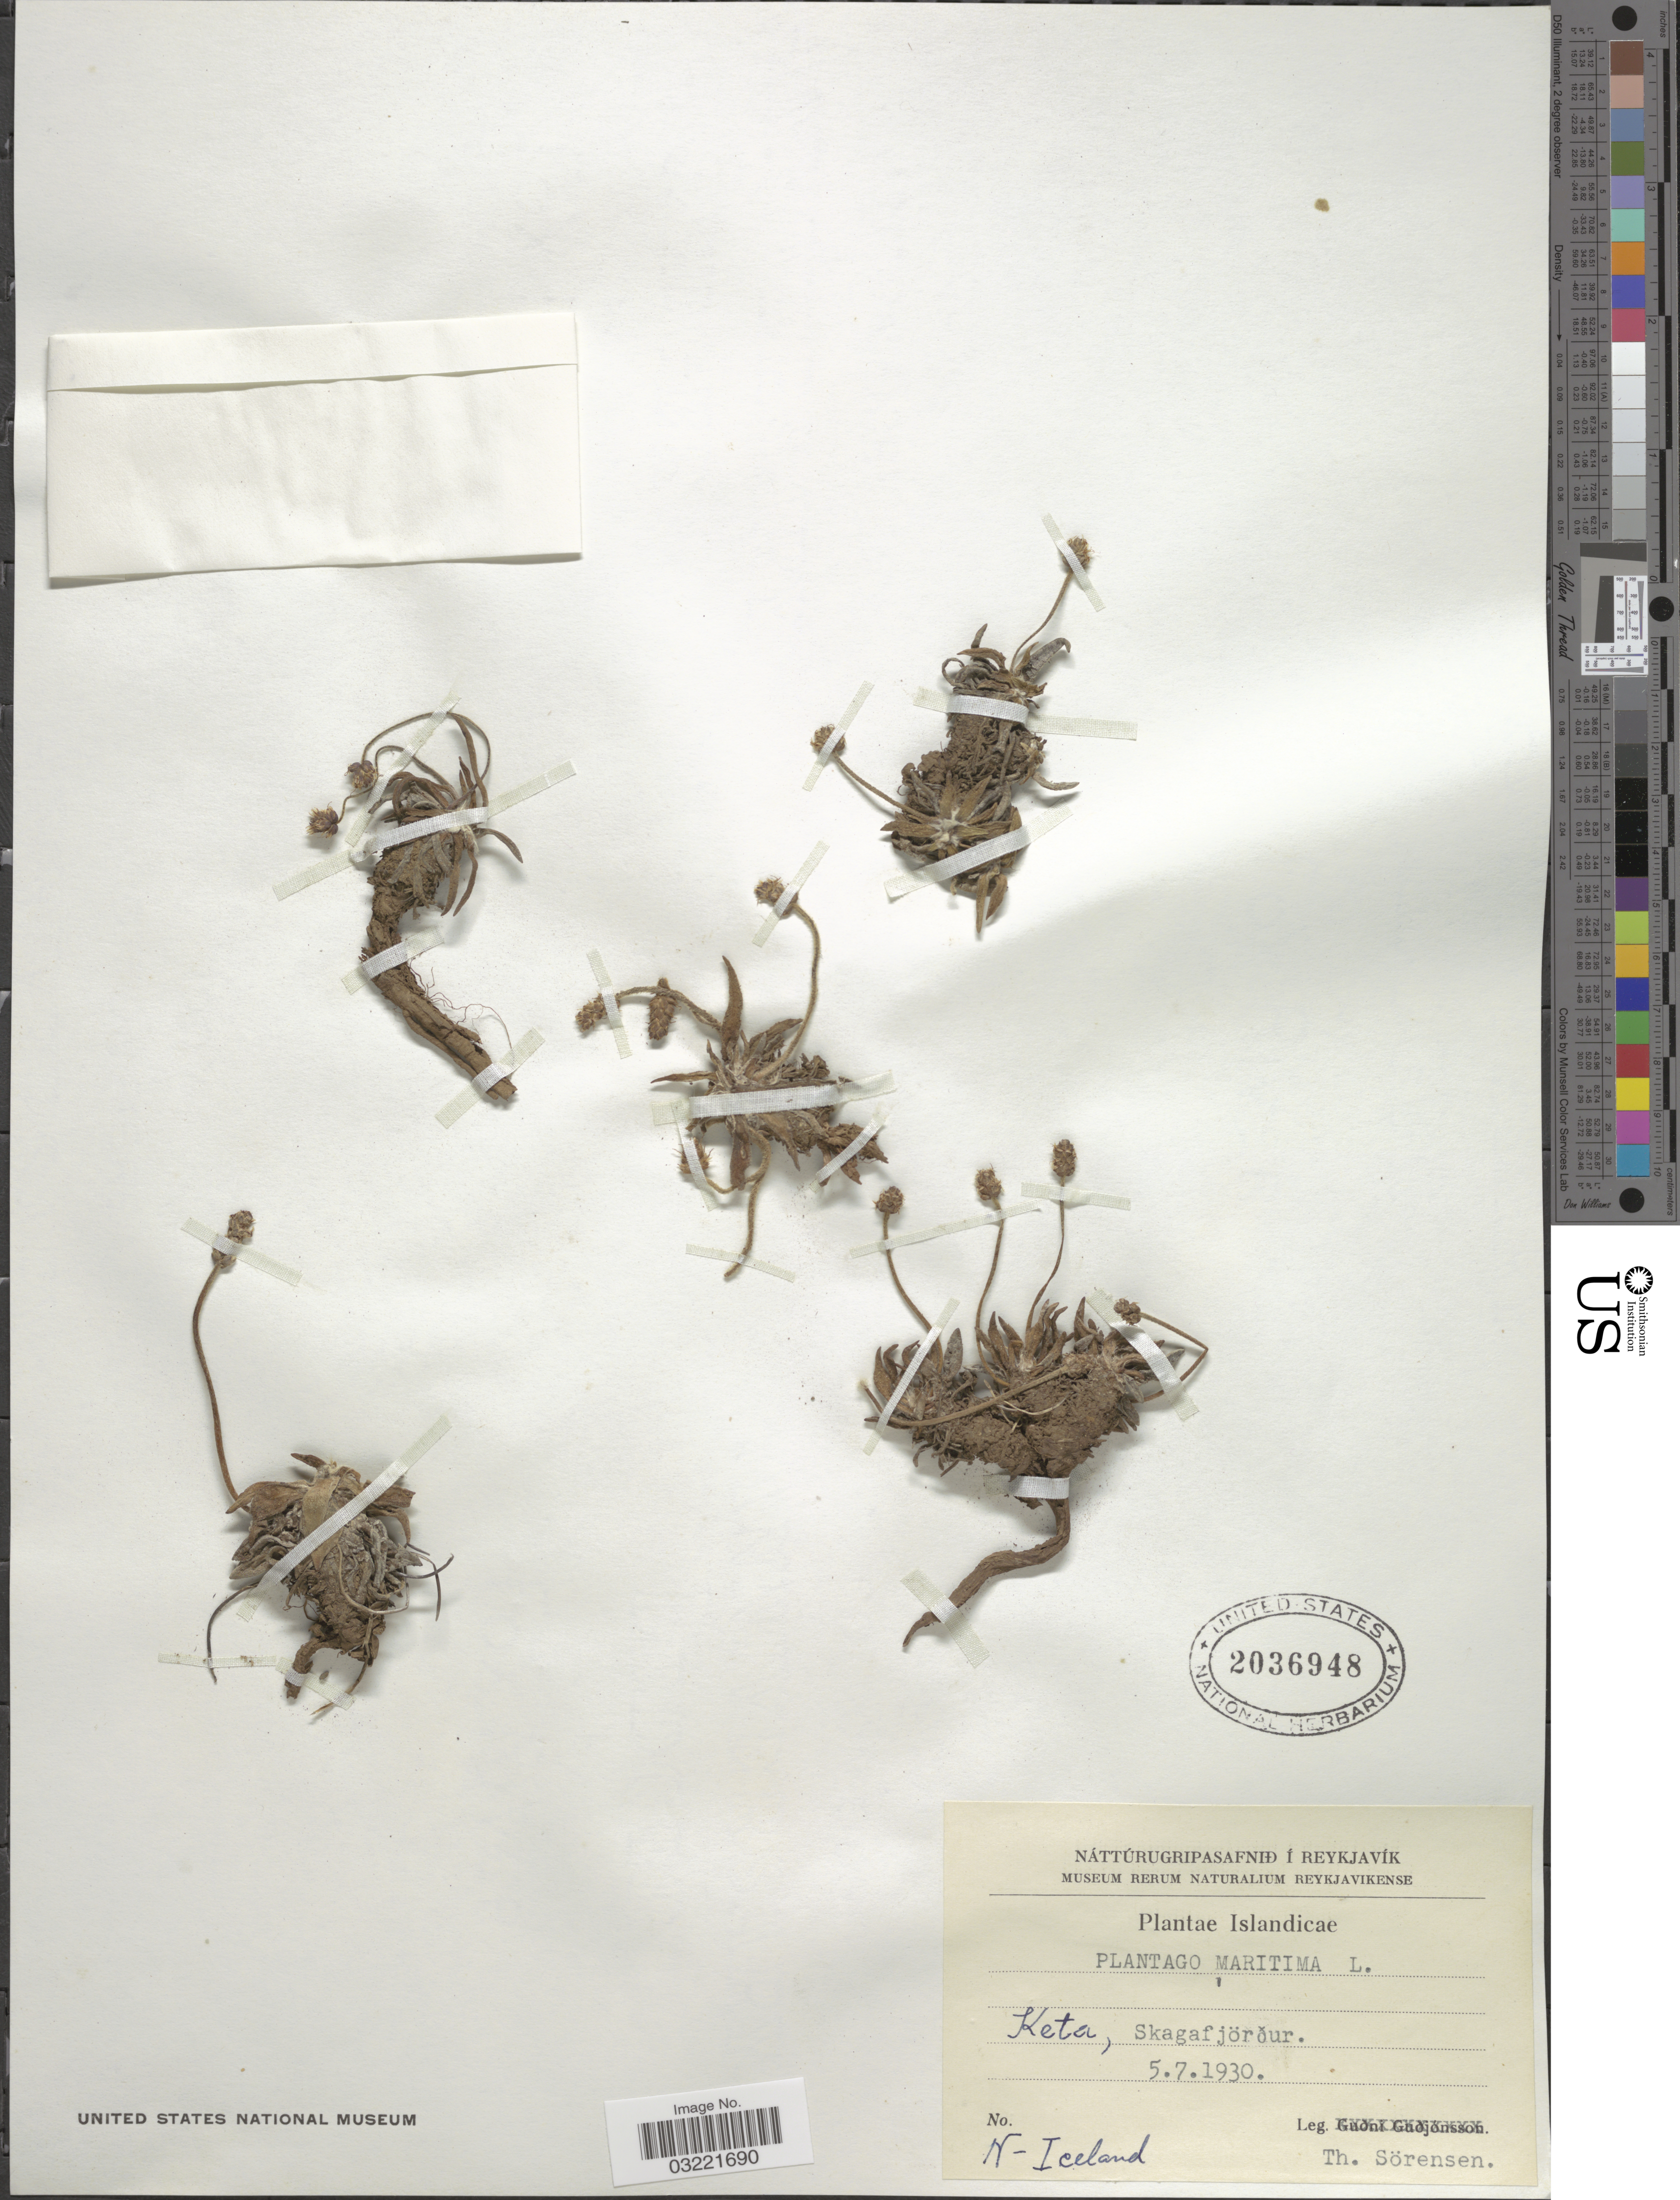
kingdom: Plantae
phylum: Tracheophyta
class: Magnoliopsida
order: Lamiales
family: Plantaginaceae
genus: Plantago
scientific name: Plantago maritima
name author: L.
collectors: T. Sorensen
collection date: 1930-07-05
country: Iceland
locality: Islandicae. Keta, Skagafjördur N-Iceland.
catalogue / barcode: US 2036948